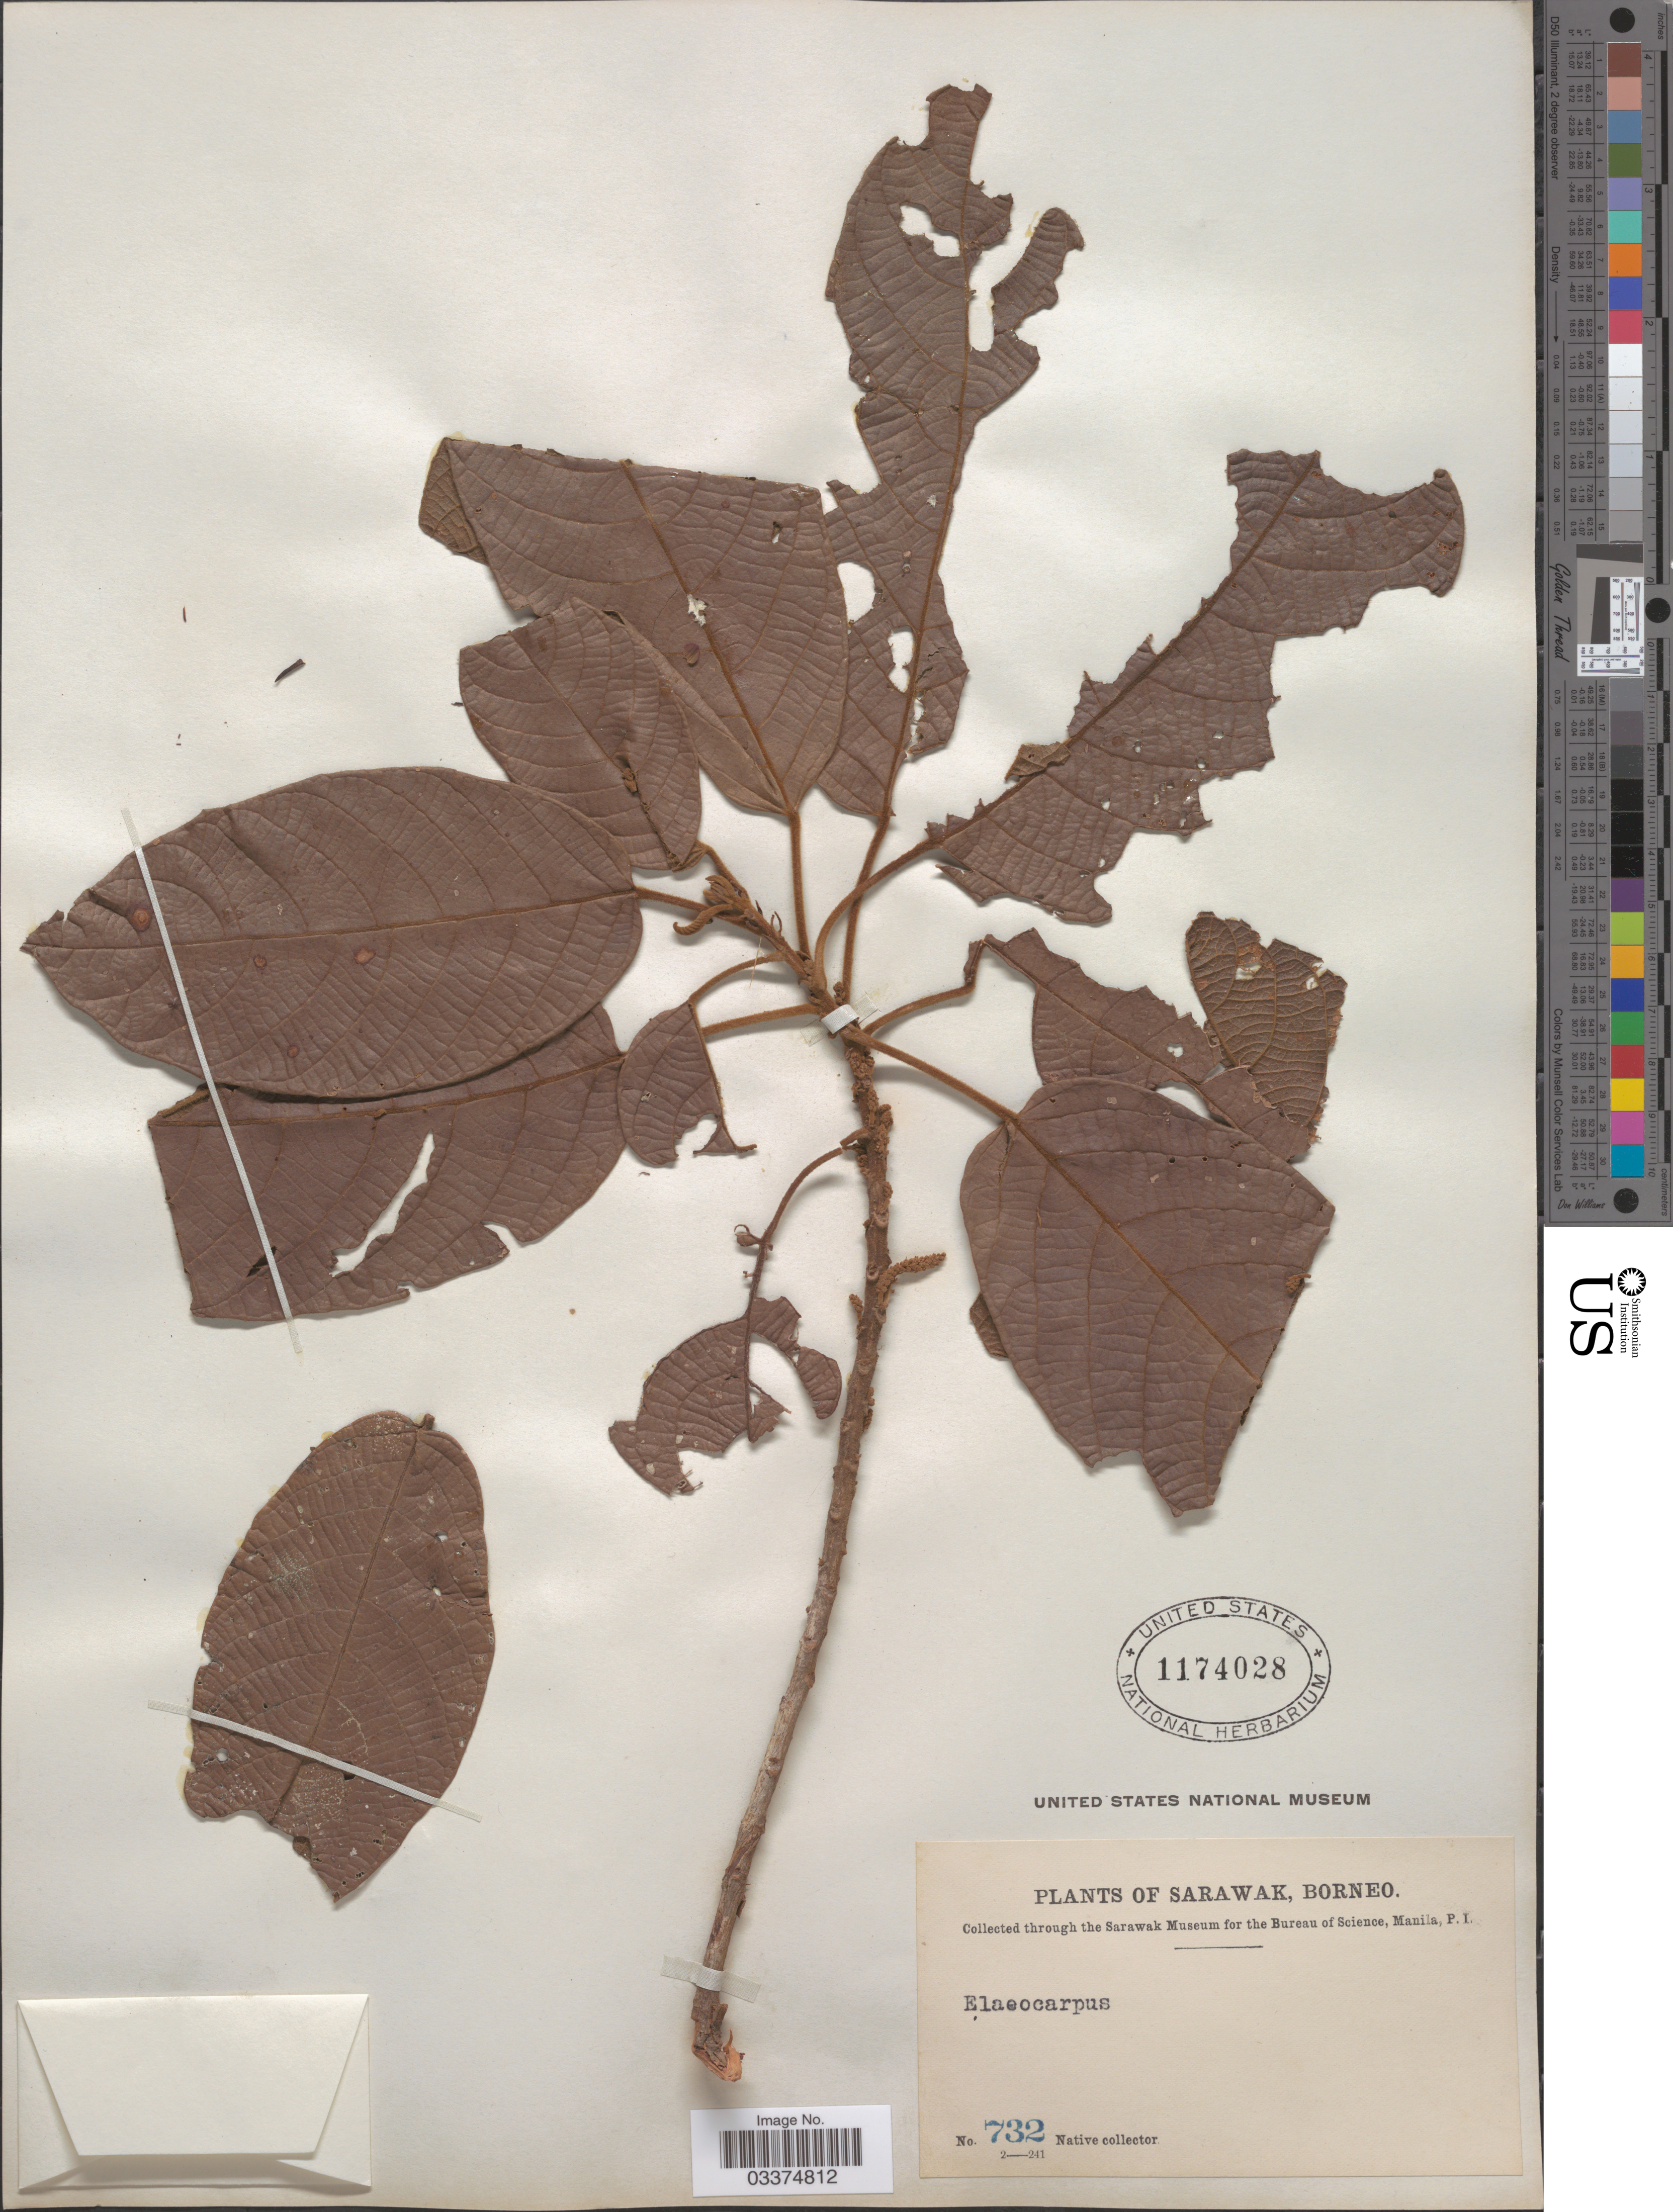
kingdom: Plantae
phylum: Tracheophyta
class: Magnoliopsida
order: Oxalidales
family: Elaeocarpaceae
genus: Elaeocarpus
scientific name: Elaeocarpus sp.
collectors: Native collector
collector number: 732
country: Malaysia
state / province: Sarawak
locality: Borneo.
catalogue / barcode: US 1174028